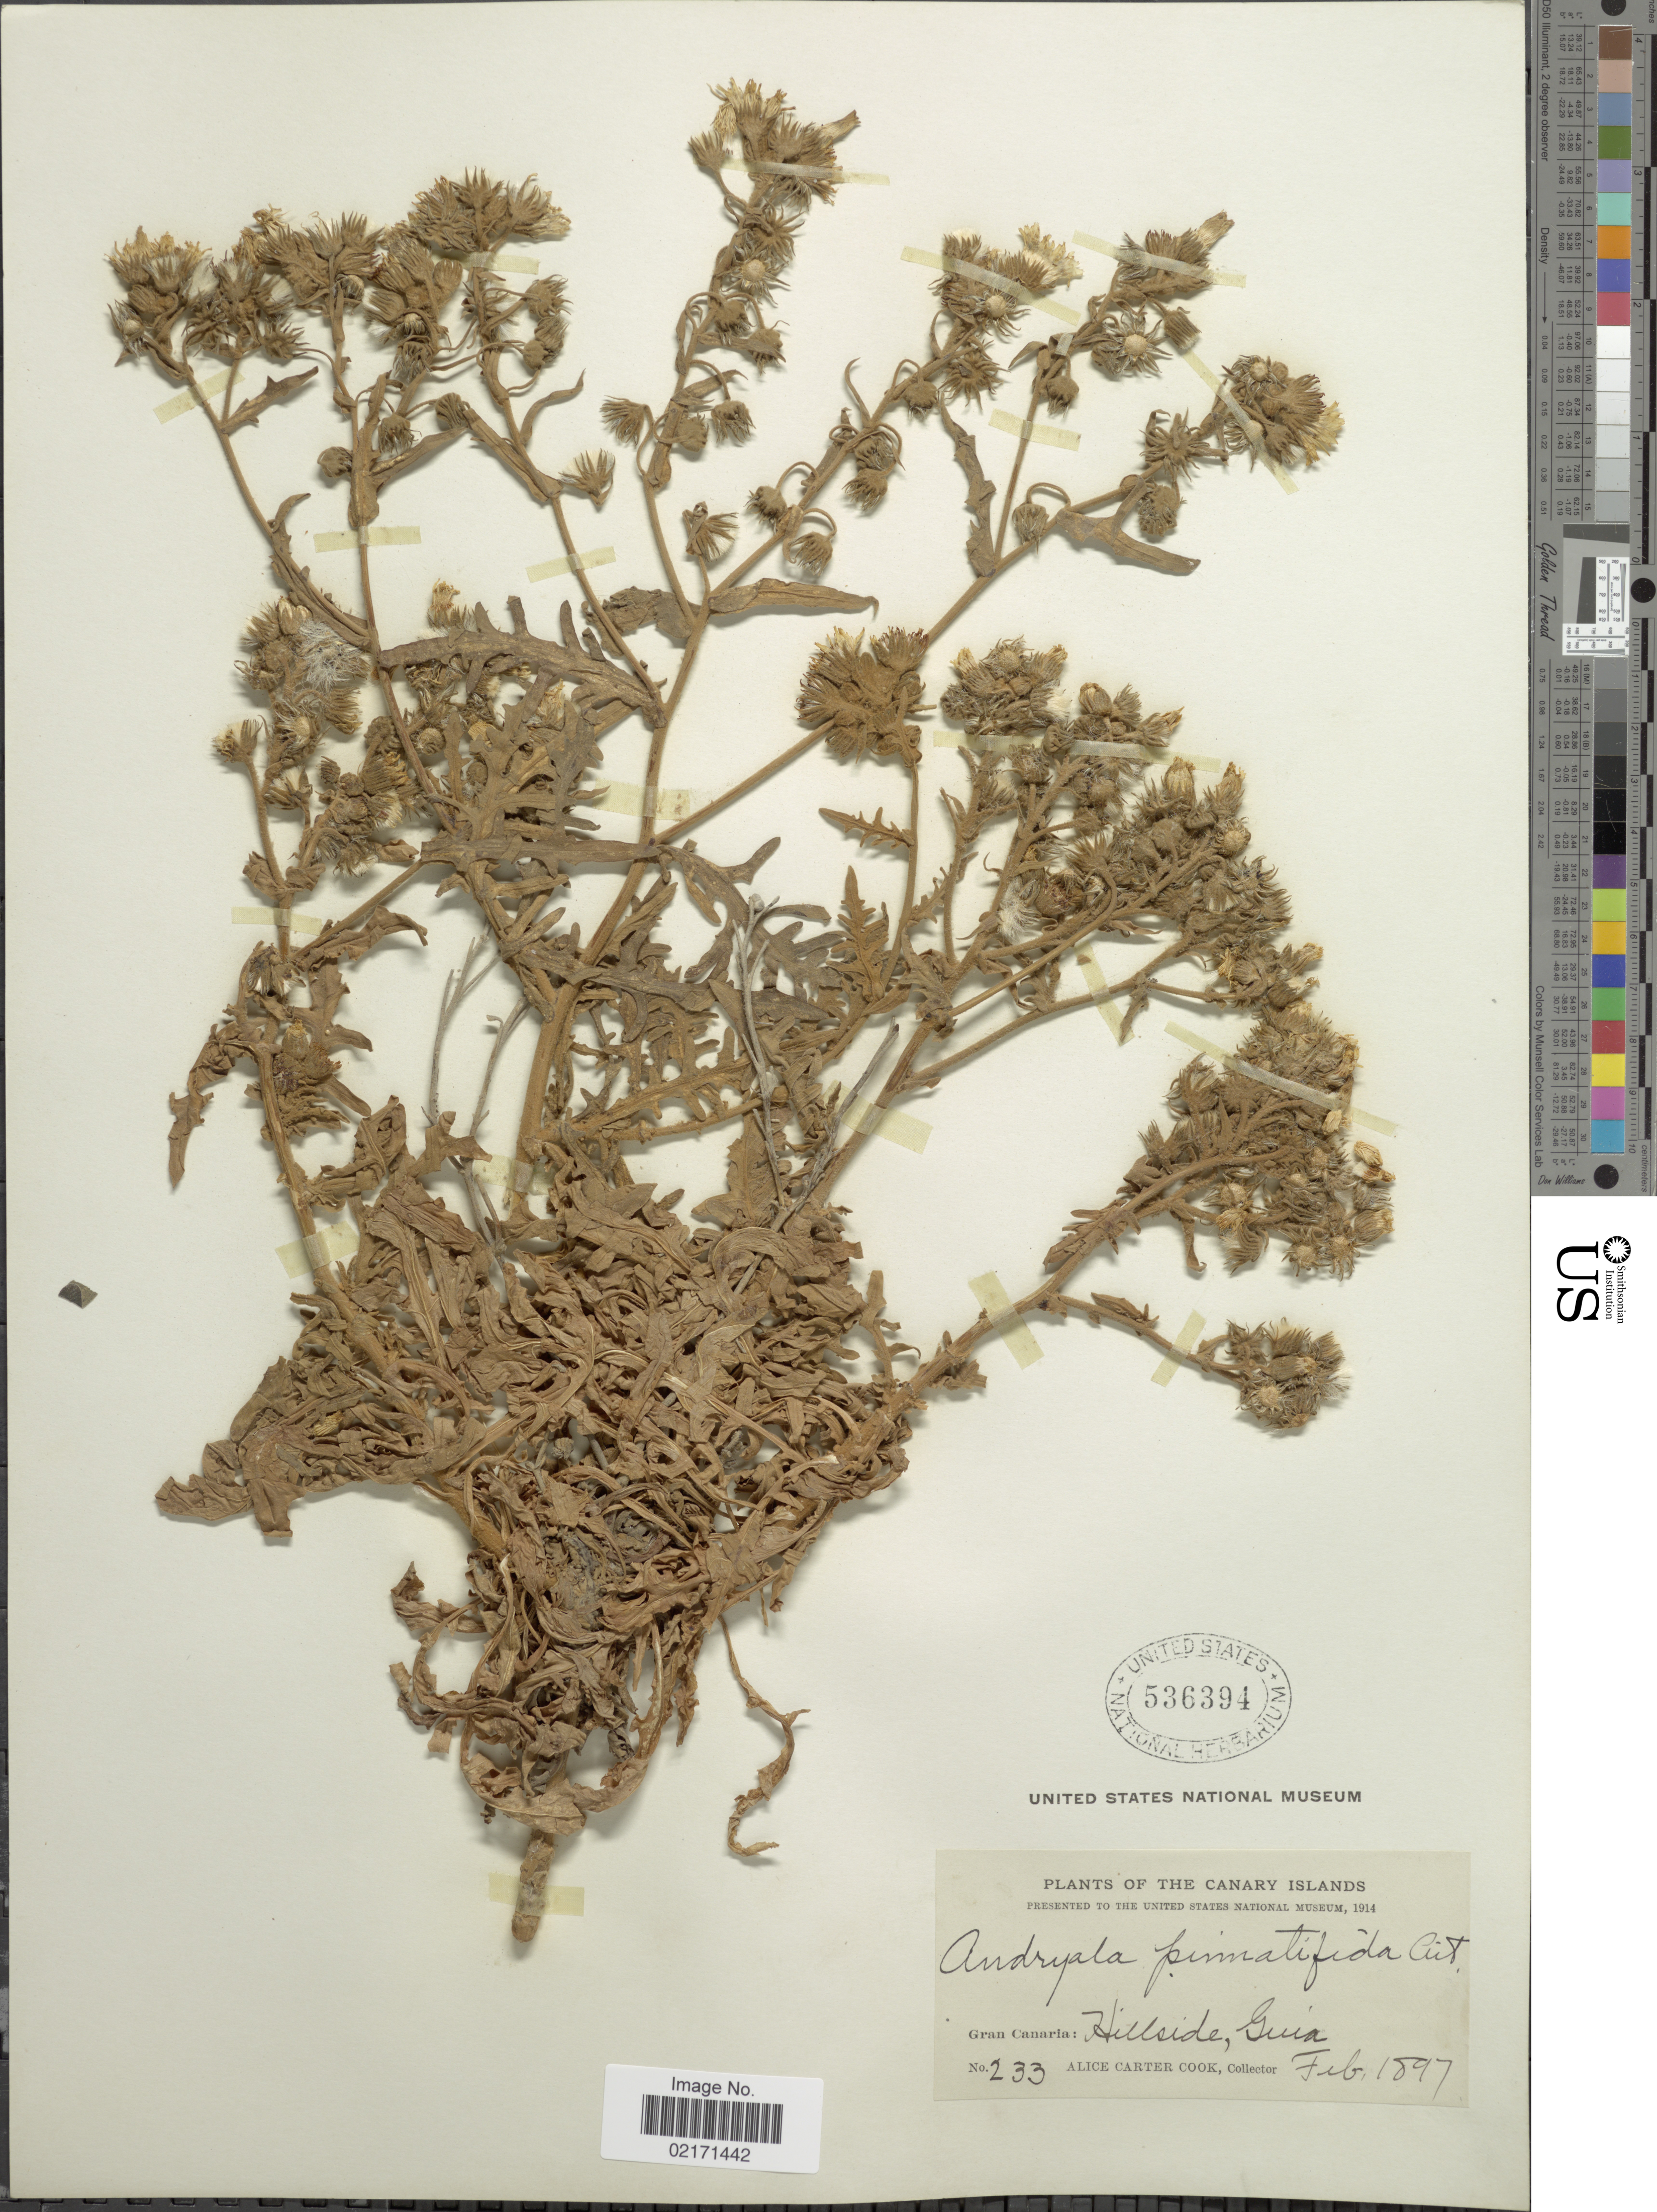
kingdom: Plantae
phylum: Tracheophyta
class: Magnoliopsida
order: Asterales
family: Asteraceae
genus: Andryala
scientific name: Andryala pinnatifida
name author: Aiton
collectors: Alice C. Cook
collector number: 233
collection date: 1897-02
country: Spain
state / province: Canarias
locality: Canary Island, Gran Canaria: Hillside, Guia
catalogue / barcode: US 536394